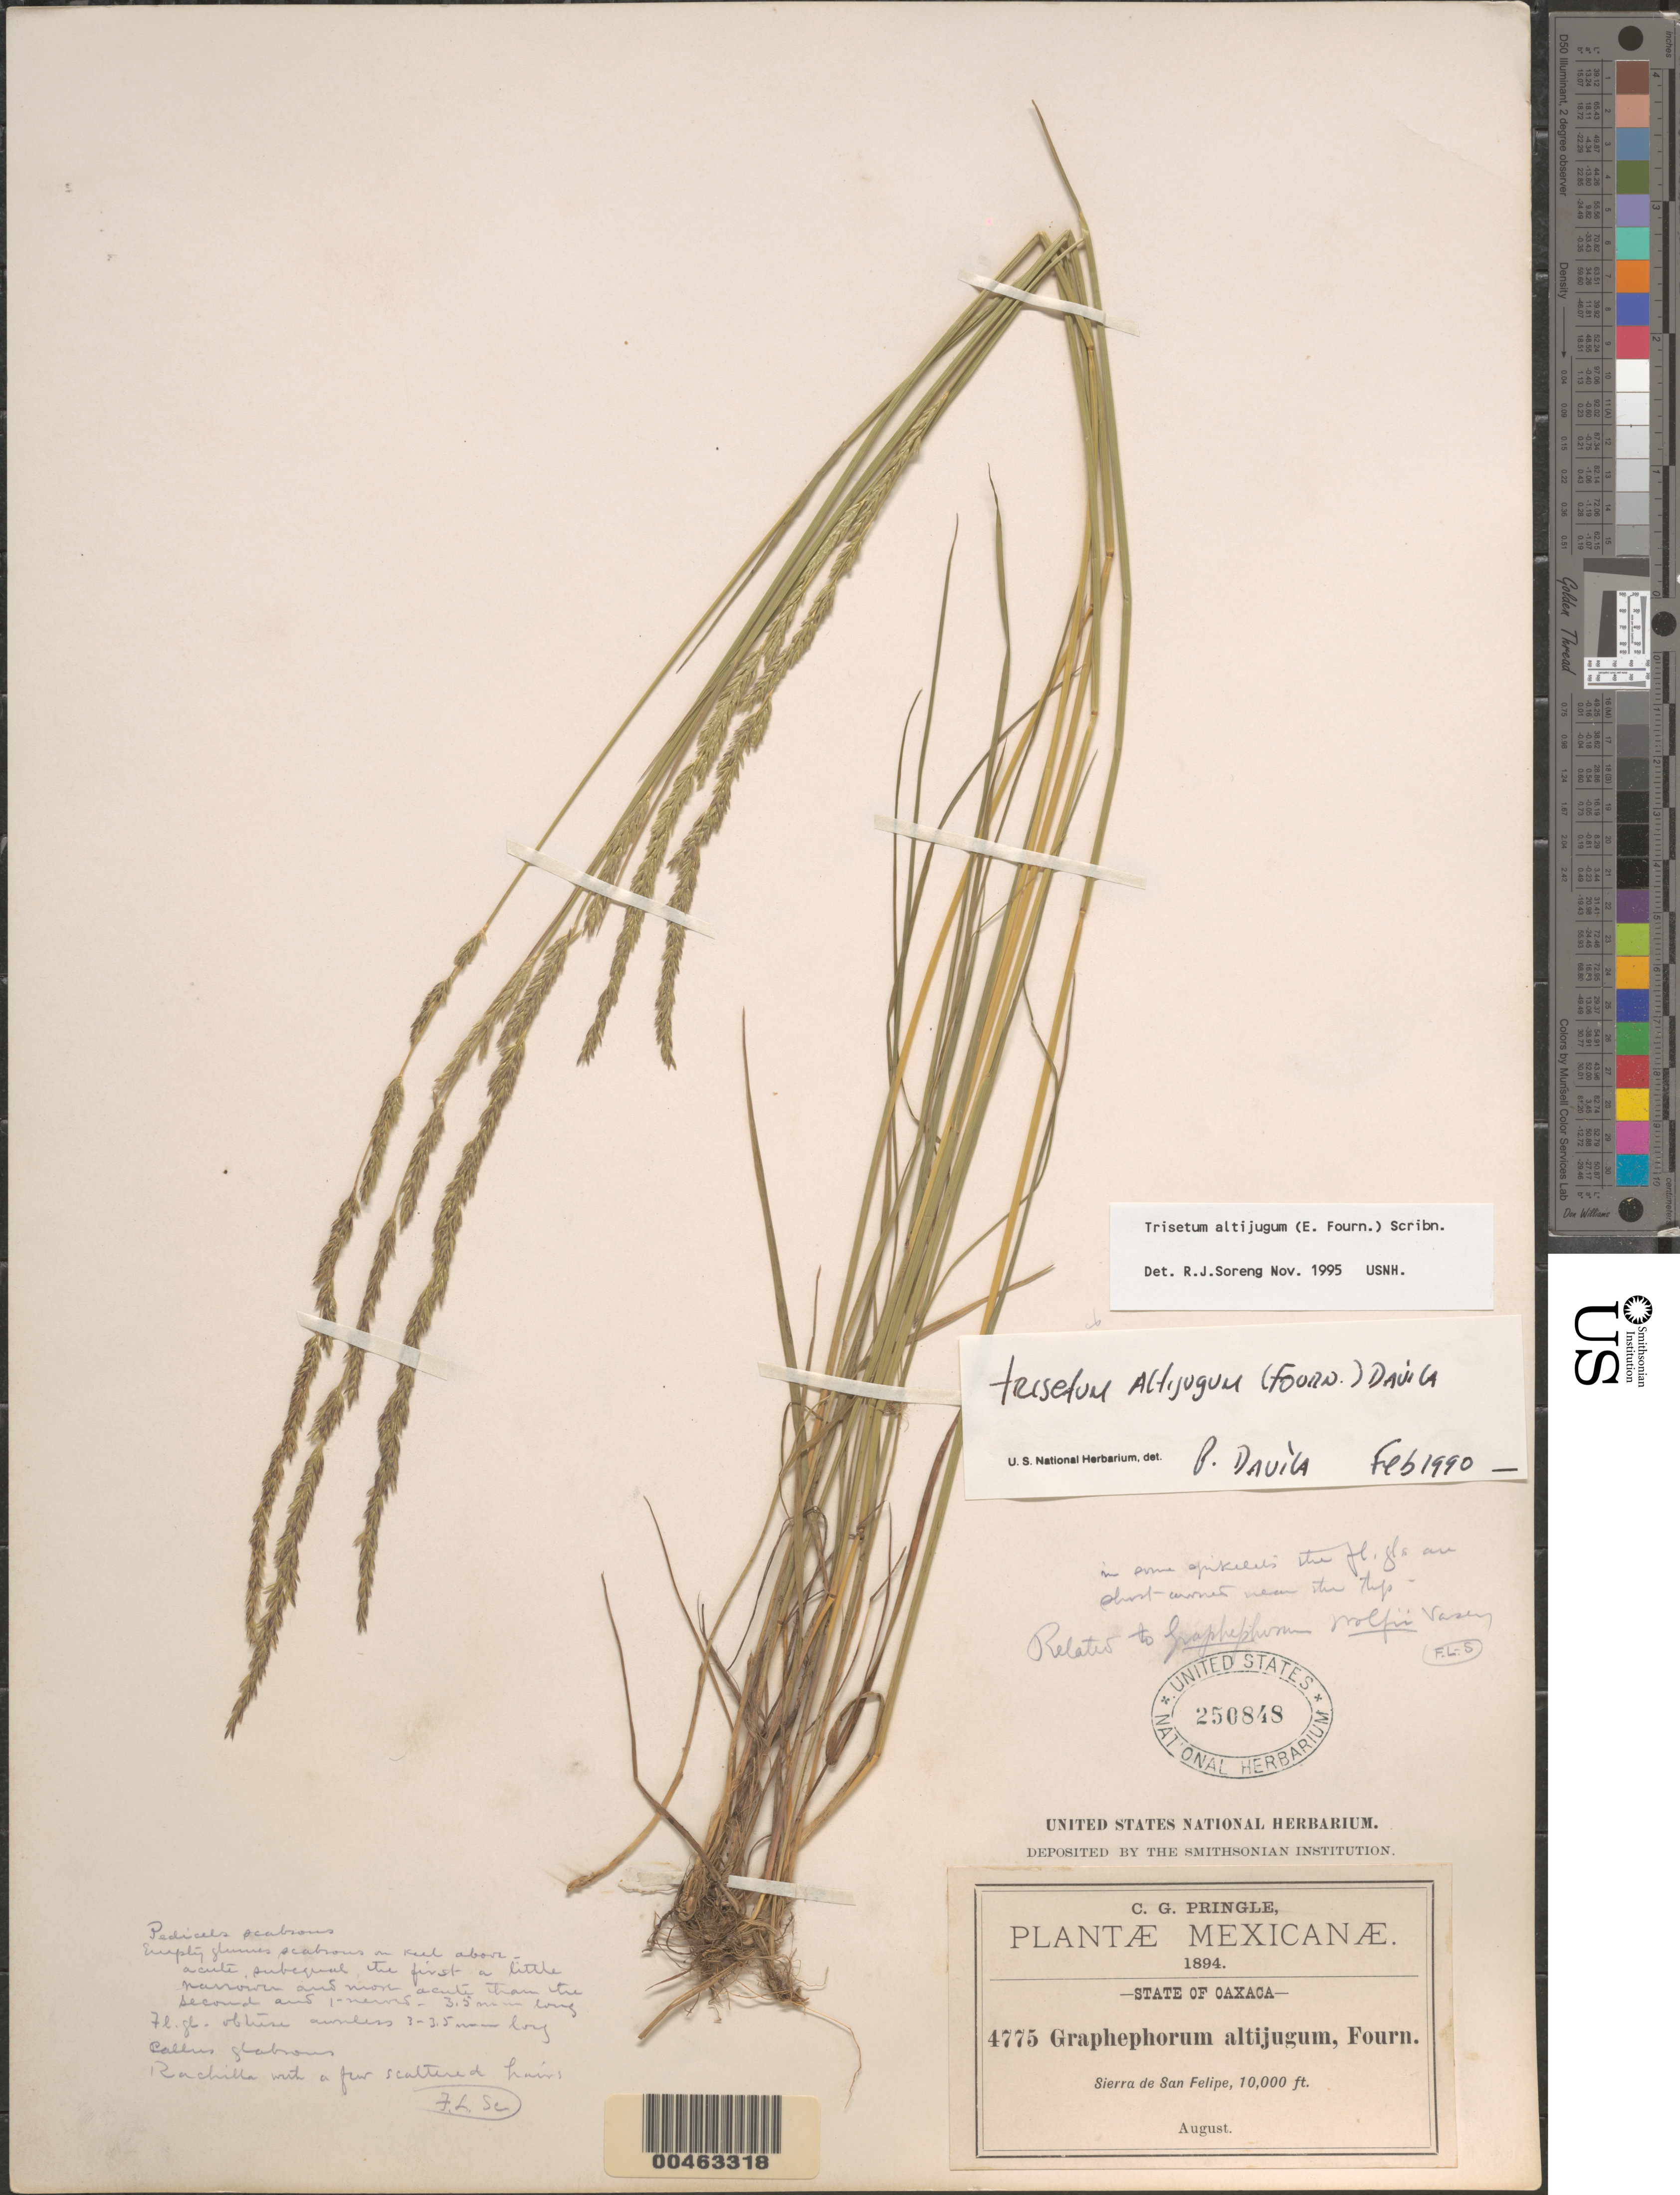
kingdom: Plantae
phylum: Tracheophyta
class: Liliopsida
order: Poales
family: Poaceae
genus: Trisetum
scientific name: Trisetum altijugum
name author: (E. Fourn.) Scribn.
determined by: Soreng, Robert J., Research Associate (BOT), Smithsonian Institution - National Museum of Natural History (UNITED STATES)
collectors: C. G. Pringle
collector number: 4775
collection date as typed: Aug 1894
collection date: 1894-08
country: Mexico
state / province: Oaxaca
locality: Sierra de San Felipe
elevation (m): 3048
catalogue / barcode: US 250848